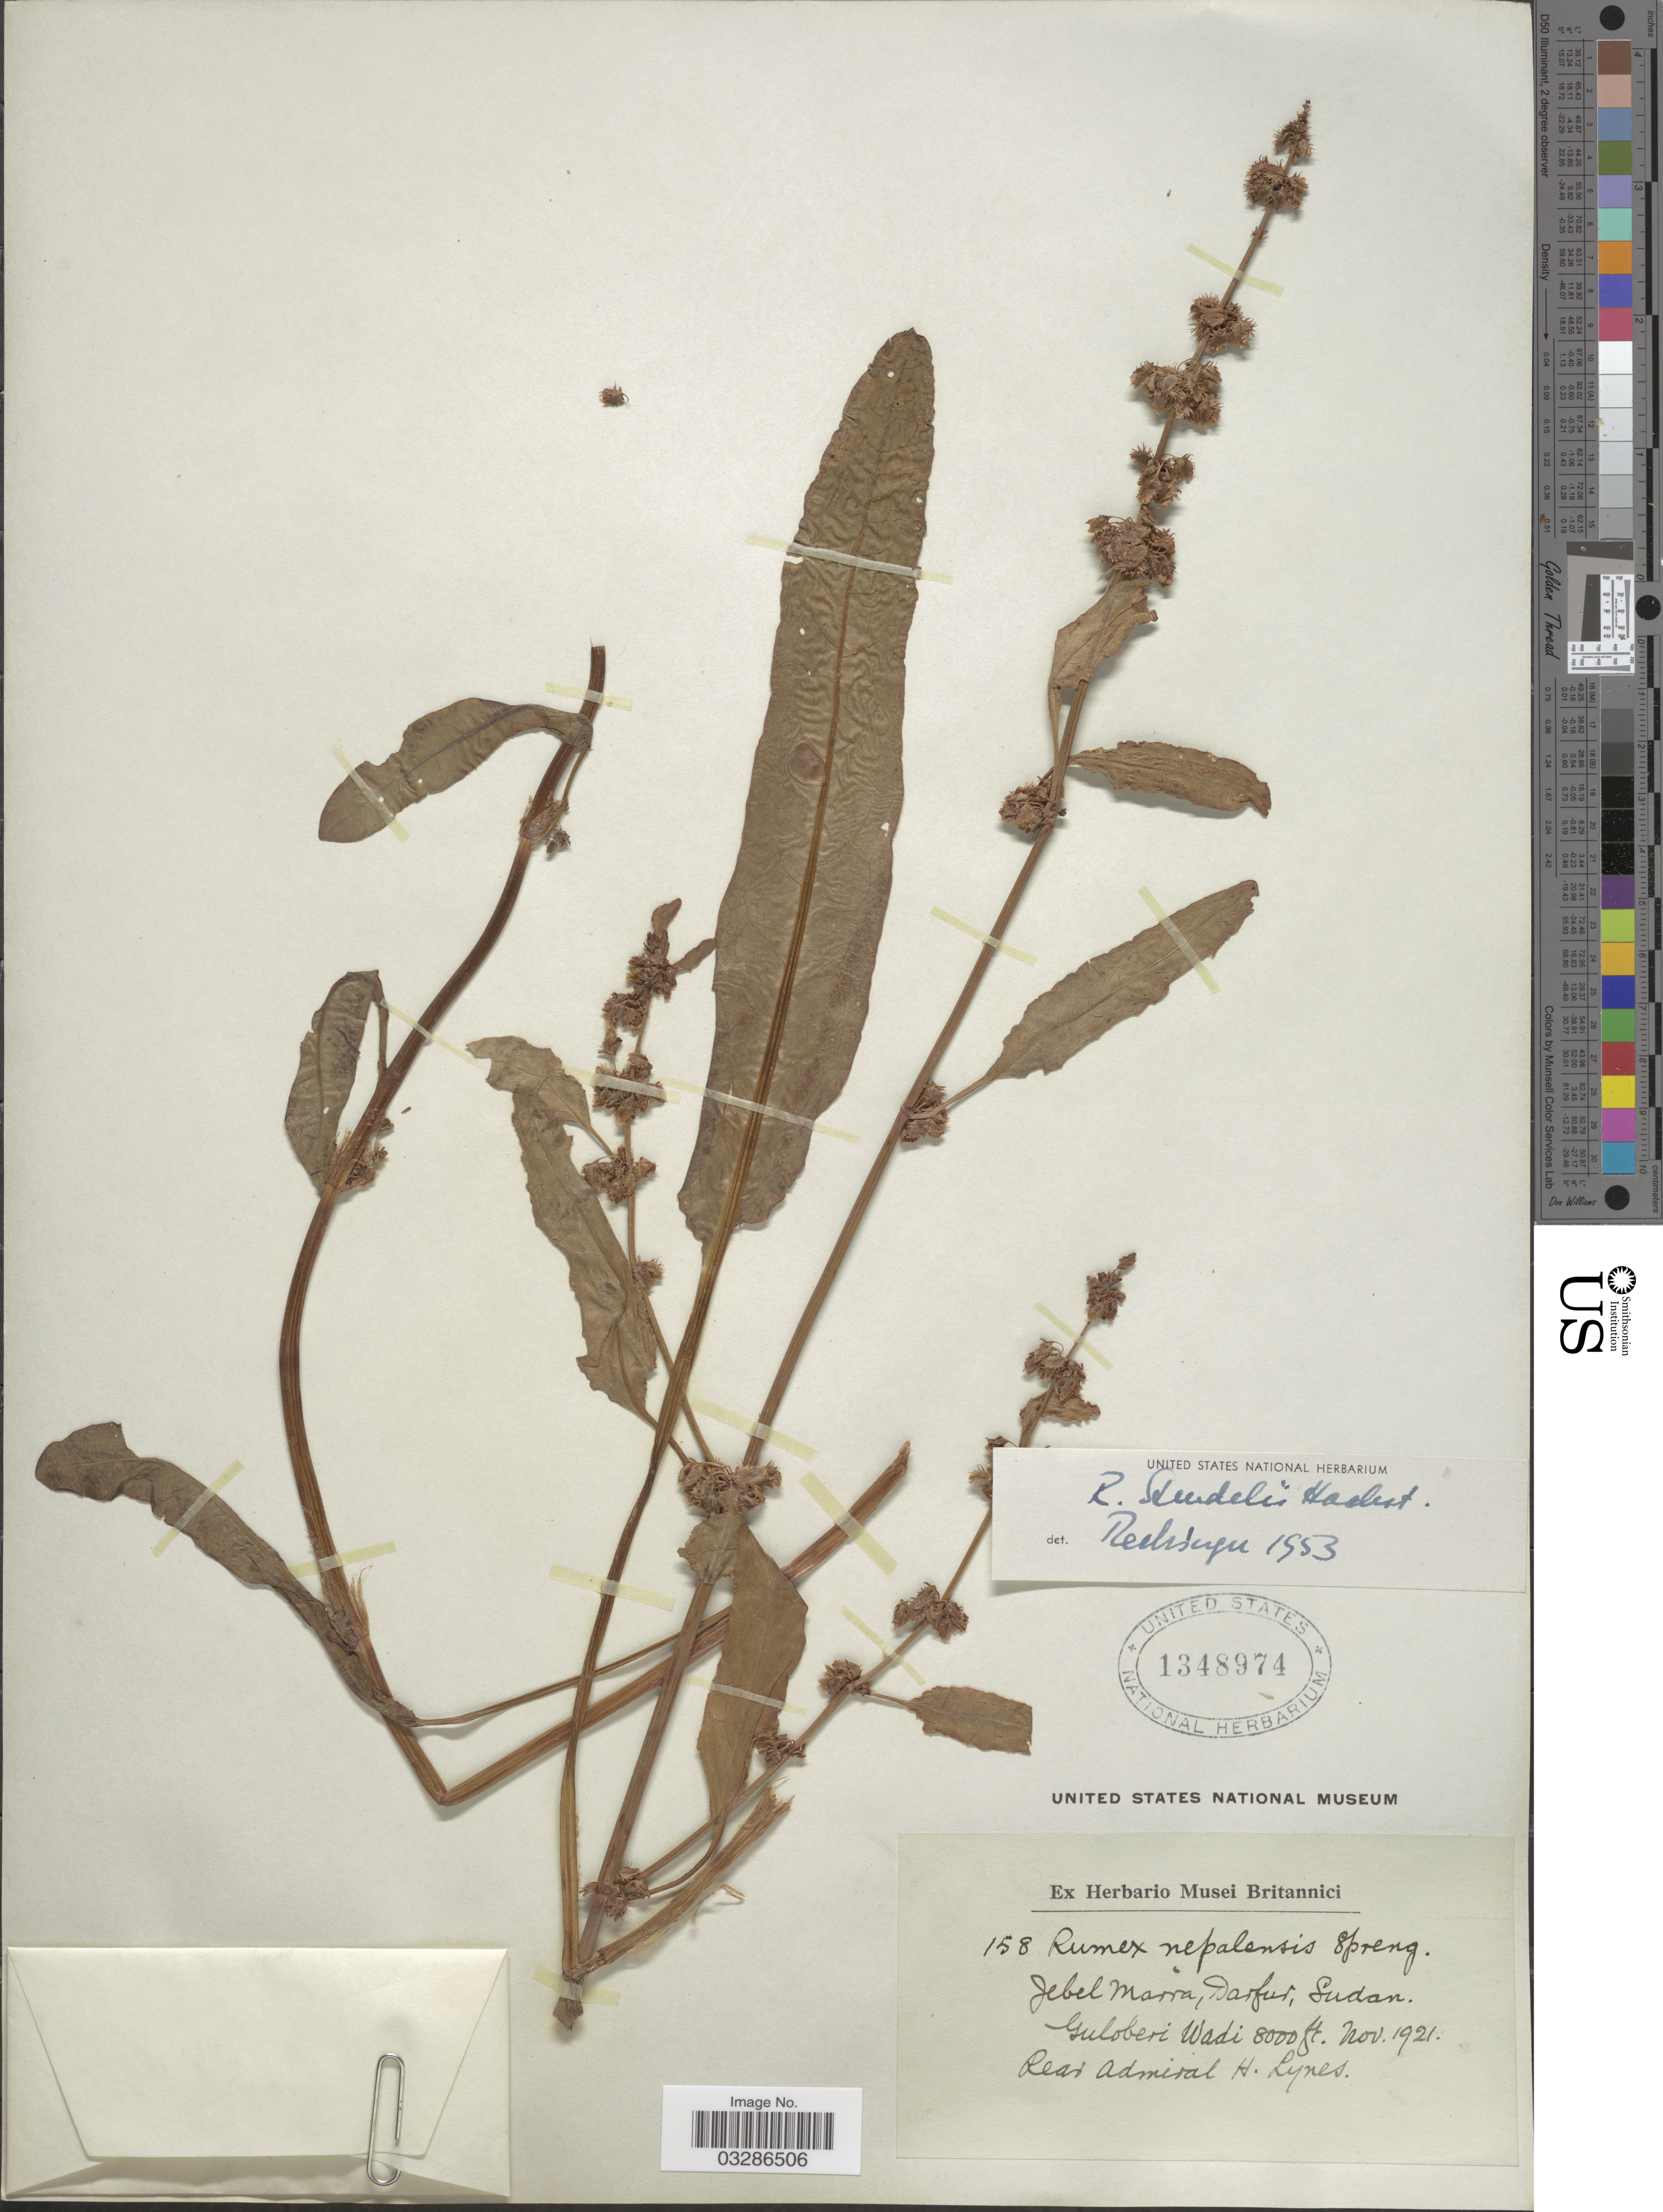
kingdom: Plantae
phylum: Tracheophyta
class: Magnoliopsida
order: Caryophyllales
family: Polygonaceae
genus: Rumex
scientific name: Rumex steudelii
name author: Hochst. ex A. Rich.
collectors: H. Lynes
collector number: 158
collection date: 1921-11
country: Sudan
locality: Jebel Marra, Darfur, Sudan, Guloberi Wadi.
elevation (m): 2438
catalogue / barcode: US 1348974